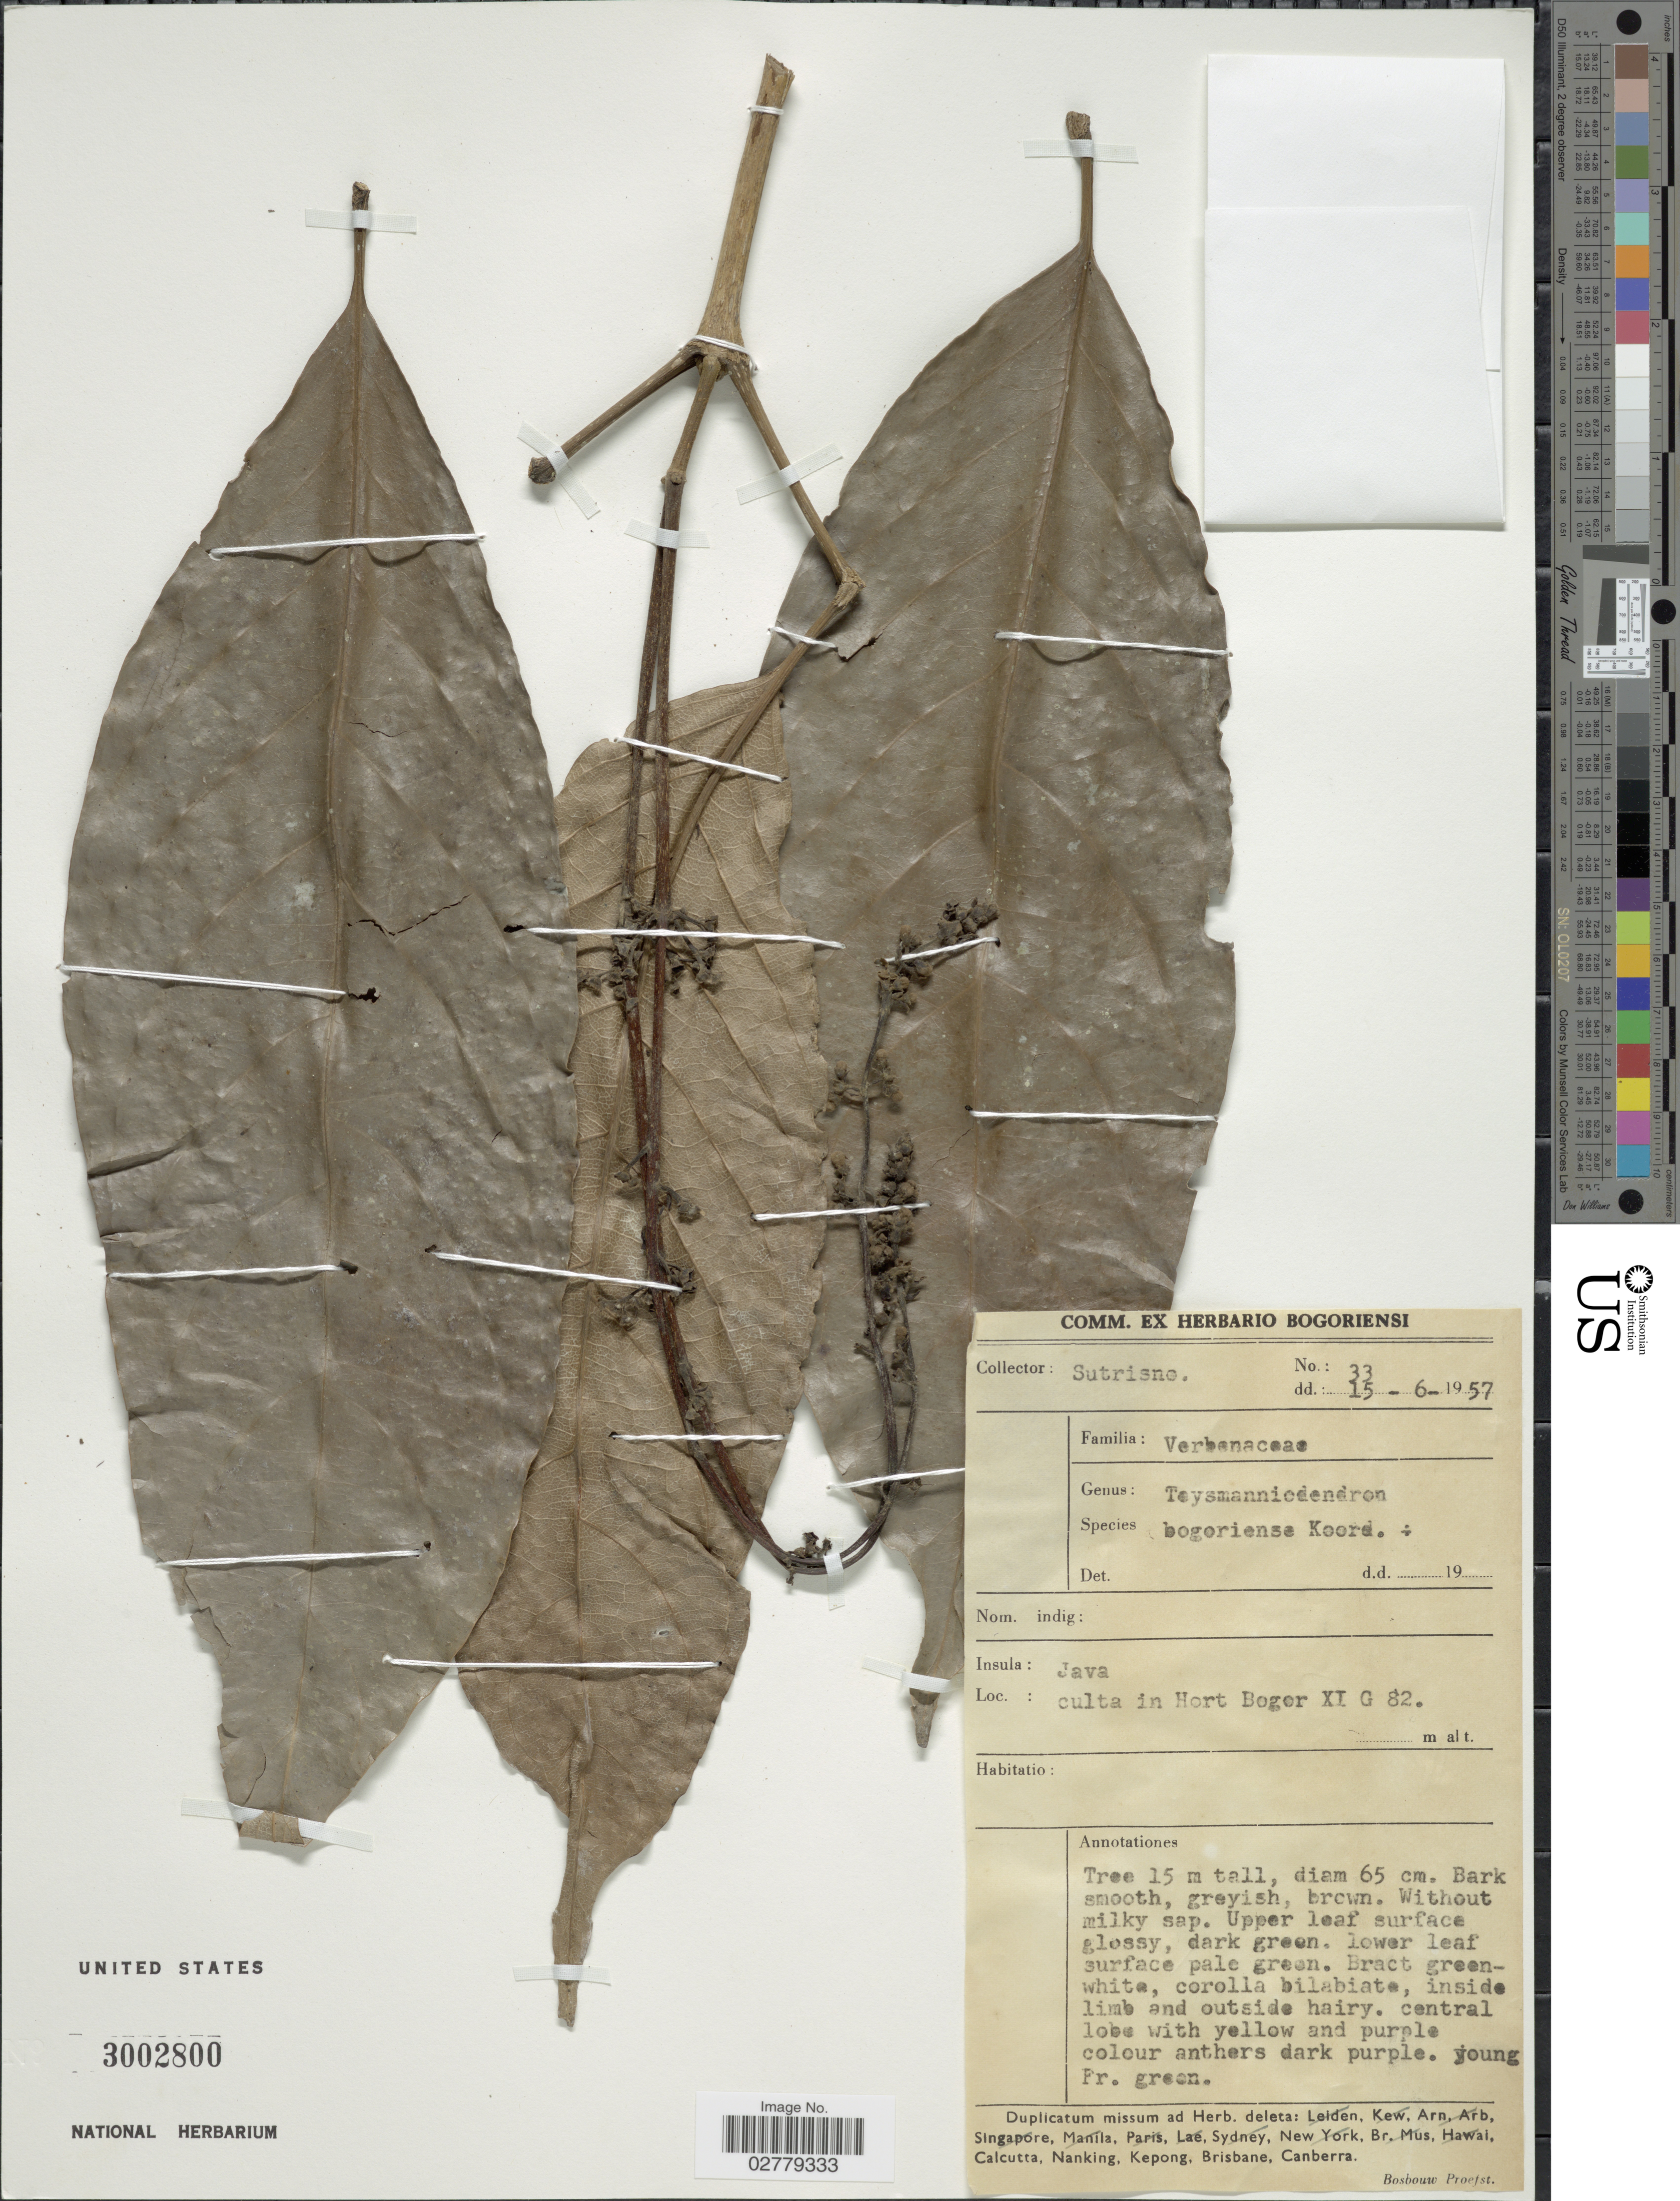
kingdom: Plantae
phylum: Tracheophyta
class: Magnoliopsida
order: Lamiales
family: Lamiaceae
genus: Teijsmanniodendron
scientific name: Teijsmanniodendron bogoriense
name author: Koord.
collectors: P. Sutrisno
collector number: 33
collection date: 1957-06-15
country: Indonesia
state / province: Java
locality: Hort Bogor XI G 82.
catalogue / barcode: US 3002800